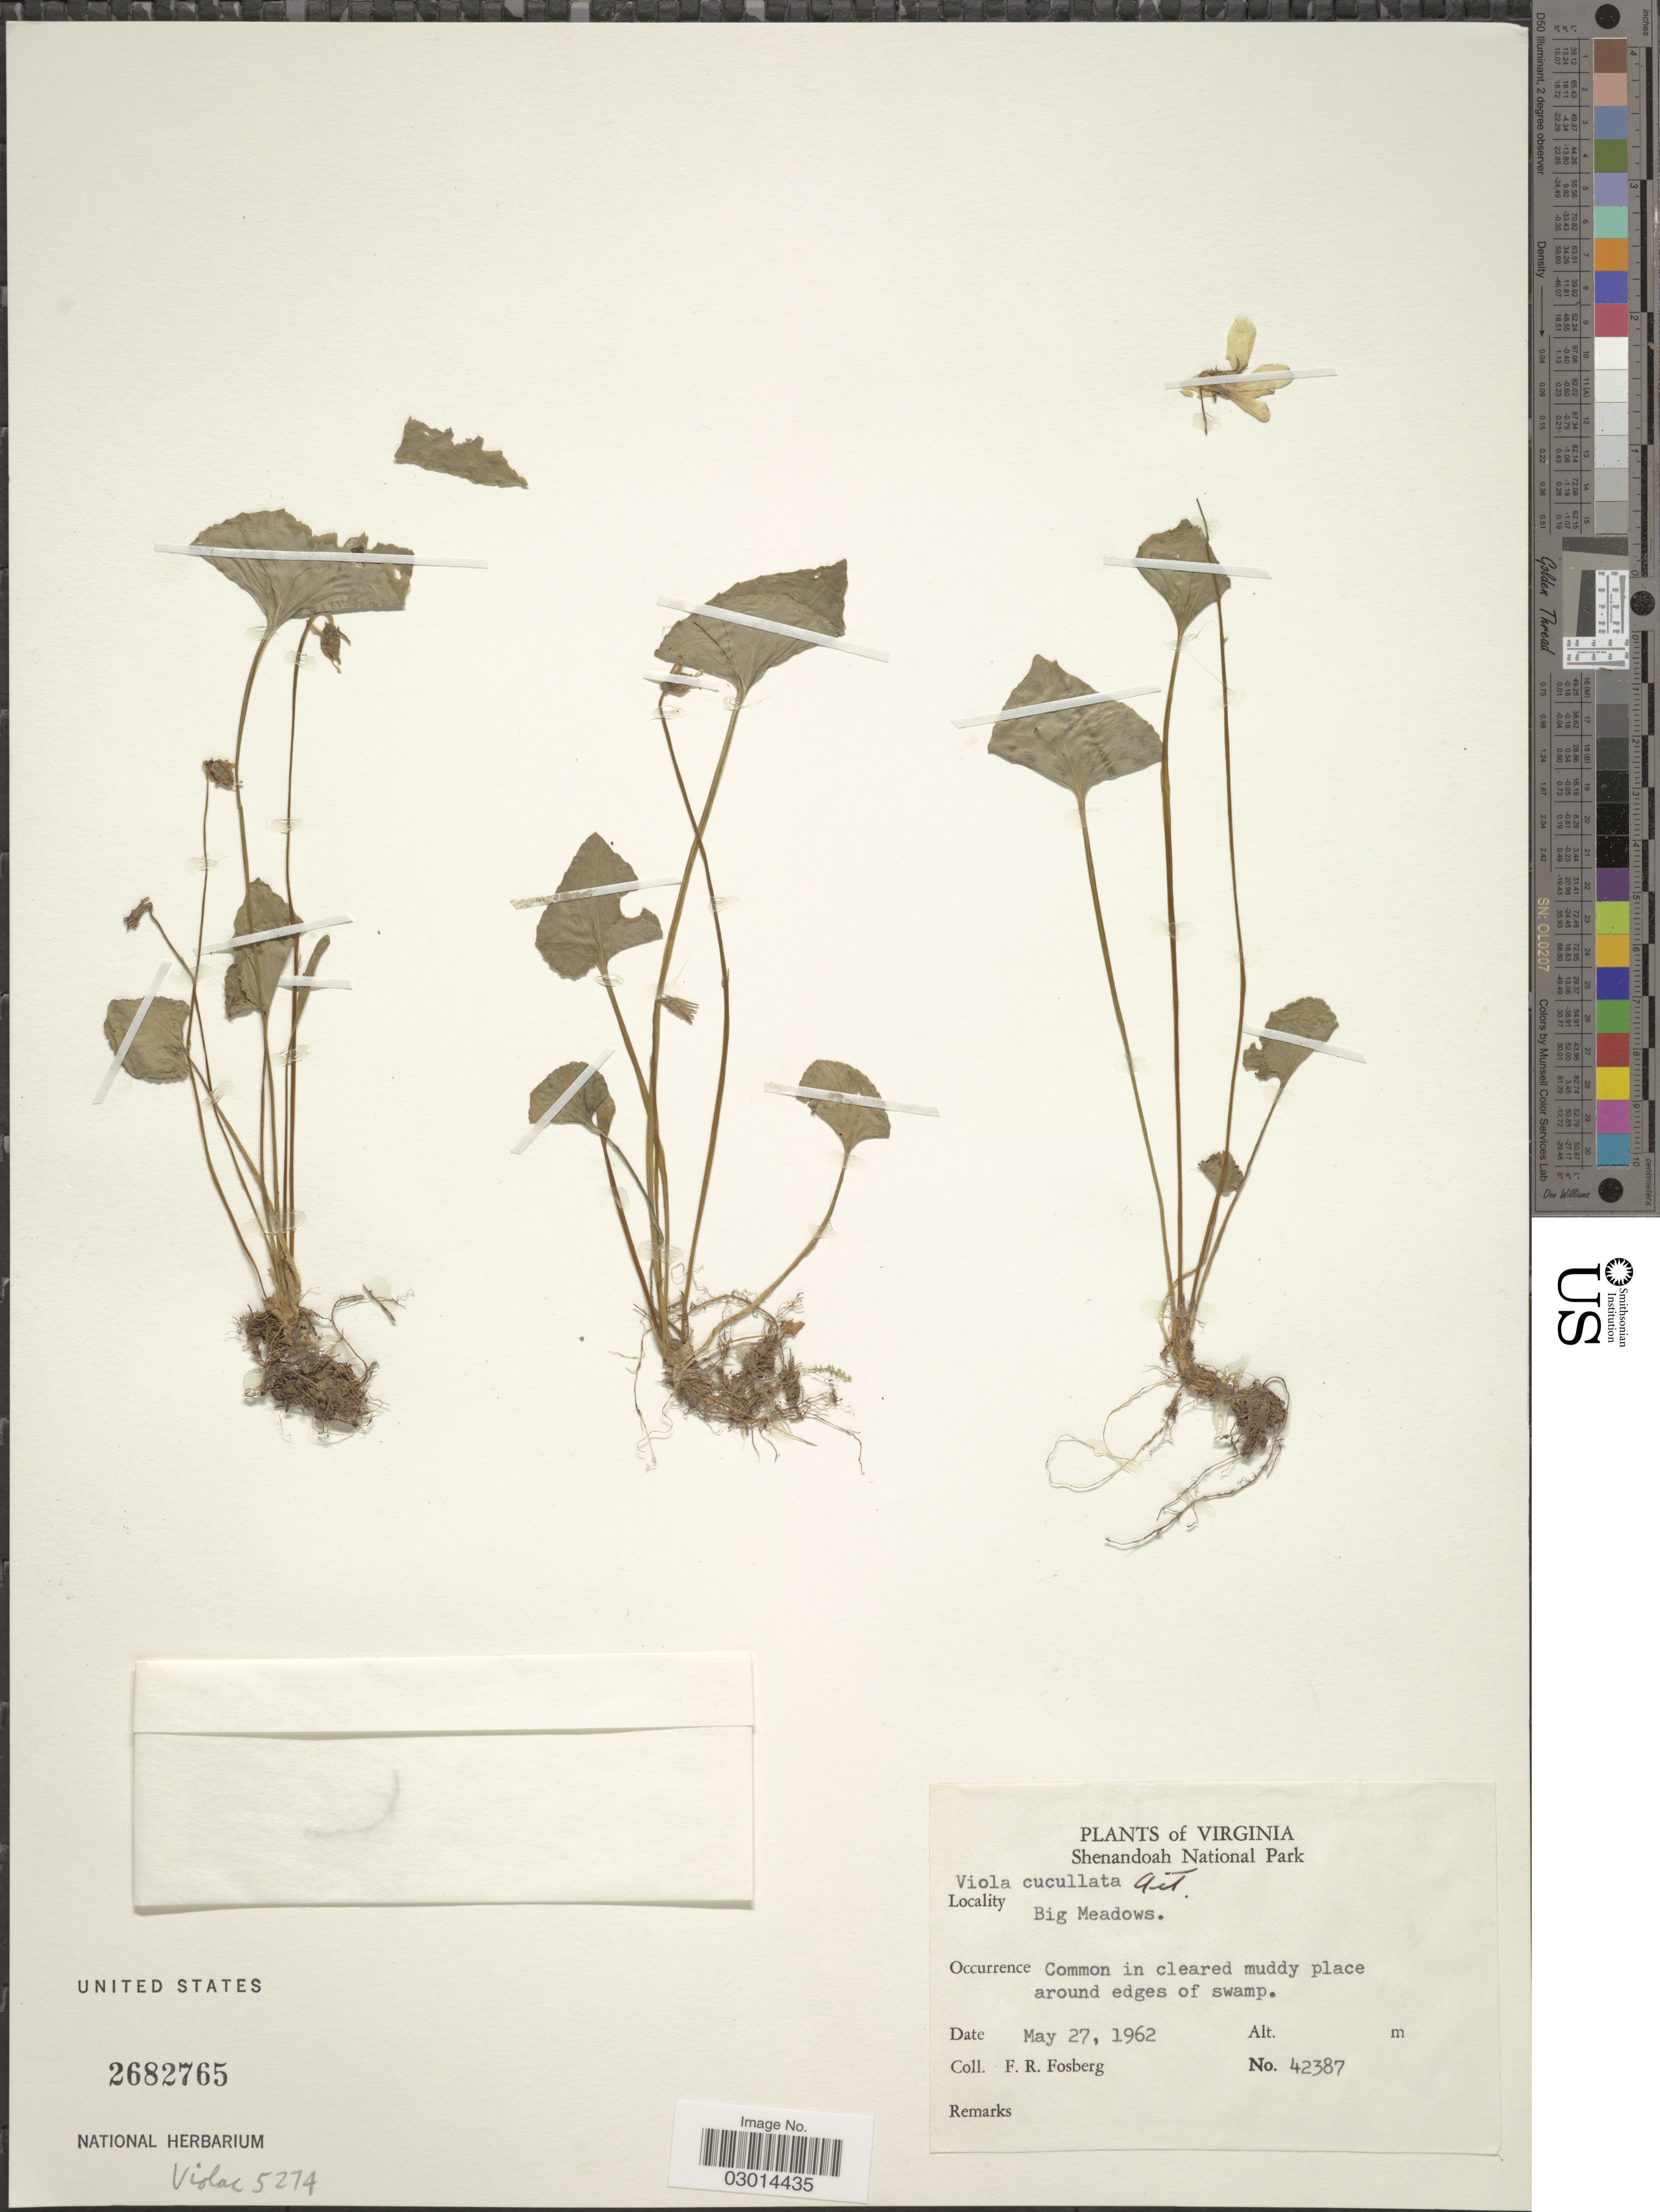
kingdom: Plantae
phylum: Tracheophyta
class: Magnoliopsida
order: Malpighiales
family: Violaceae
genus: Viola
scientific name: Viola cucullata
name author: Aiton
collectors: F. R. Fosberg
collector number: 42387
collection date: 1962-05-27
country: United States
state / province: Virginia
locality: Shenandoah National Park, Big Meadows.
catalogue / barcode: US 2682765